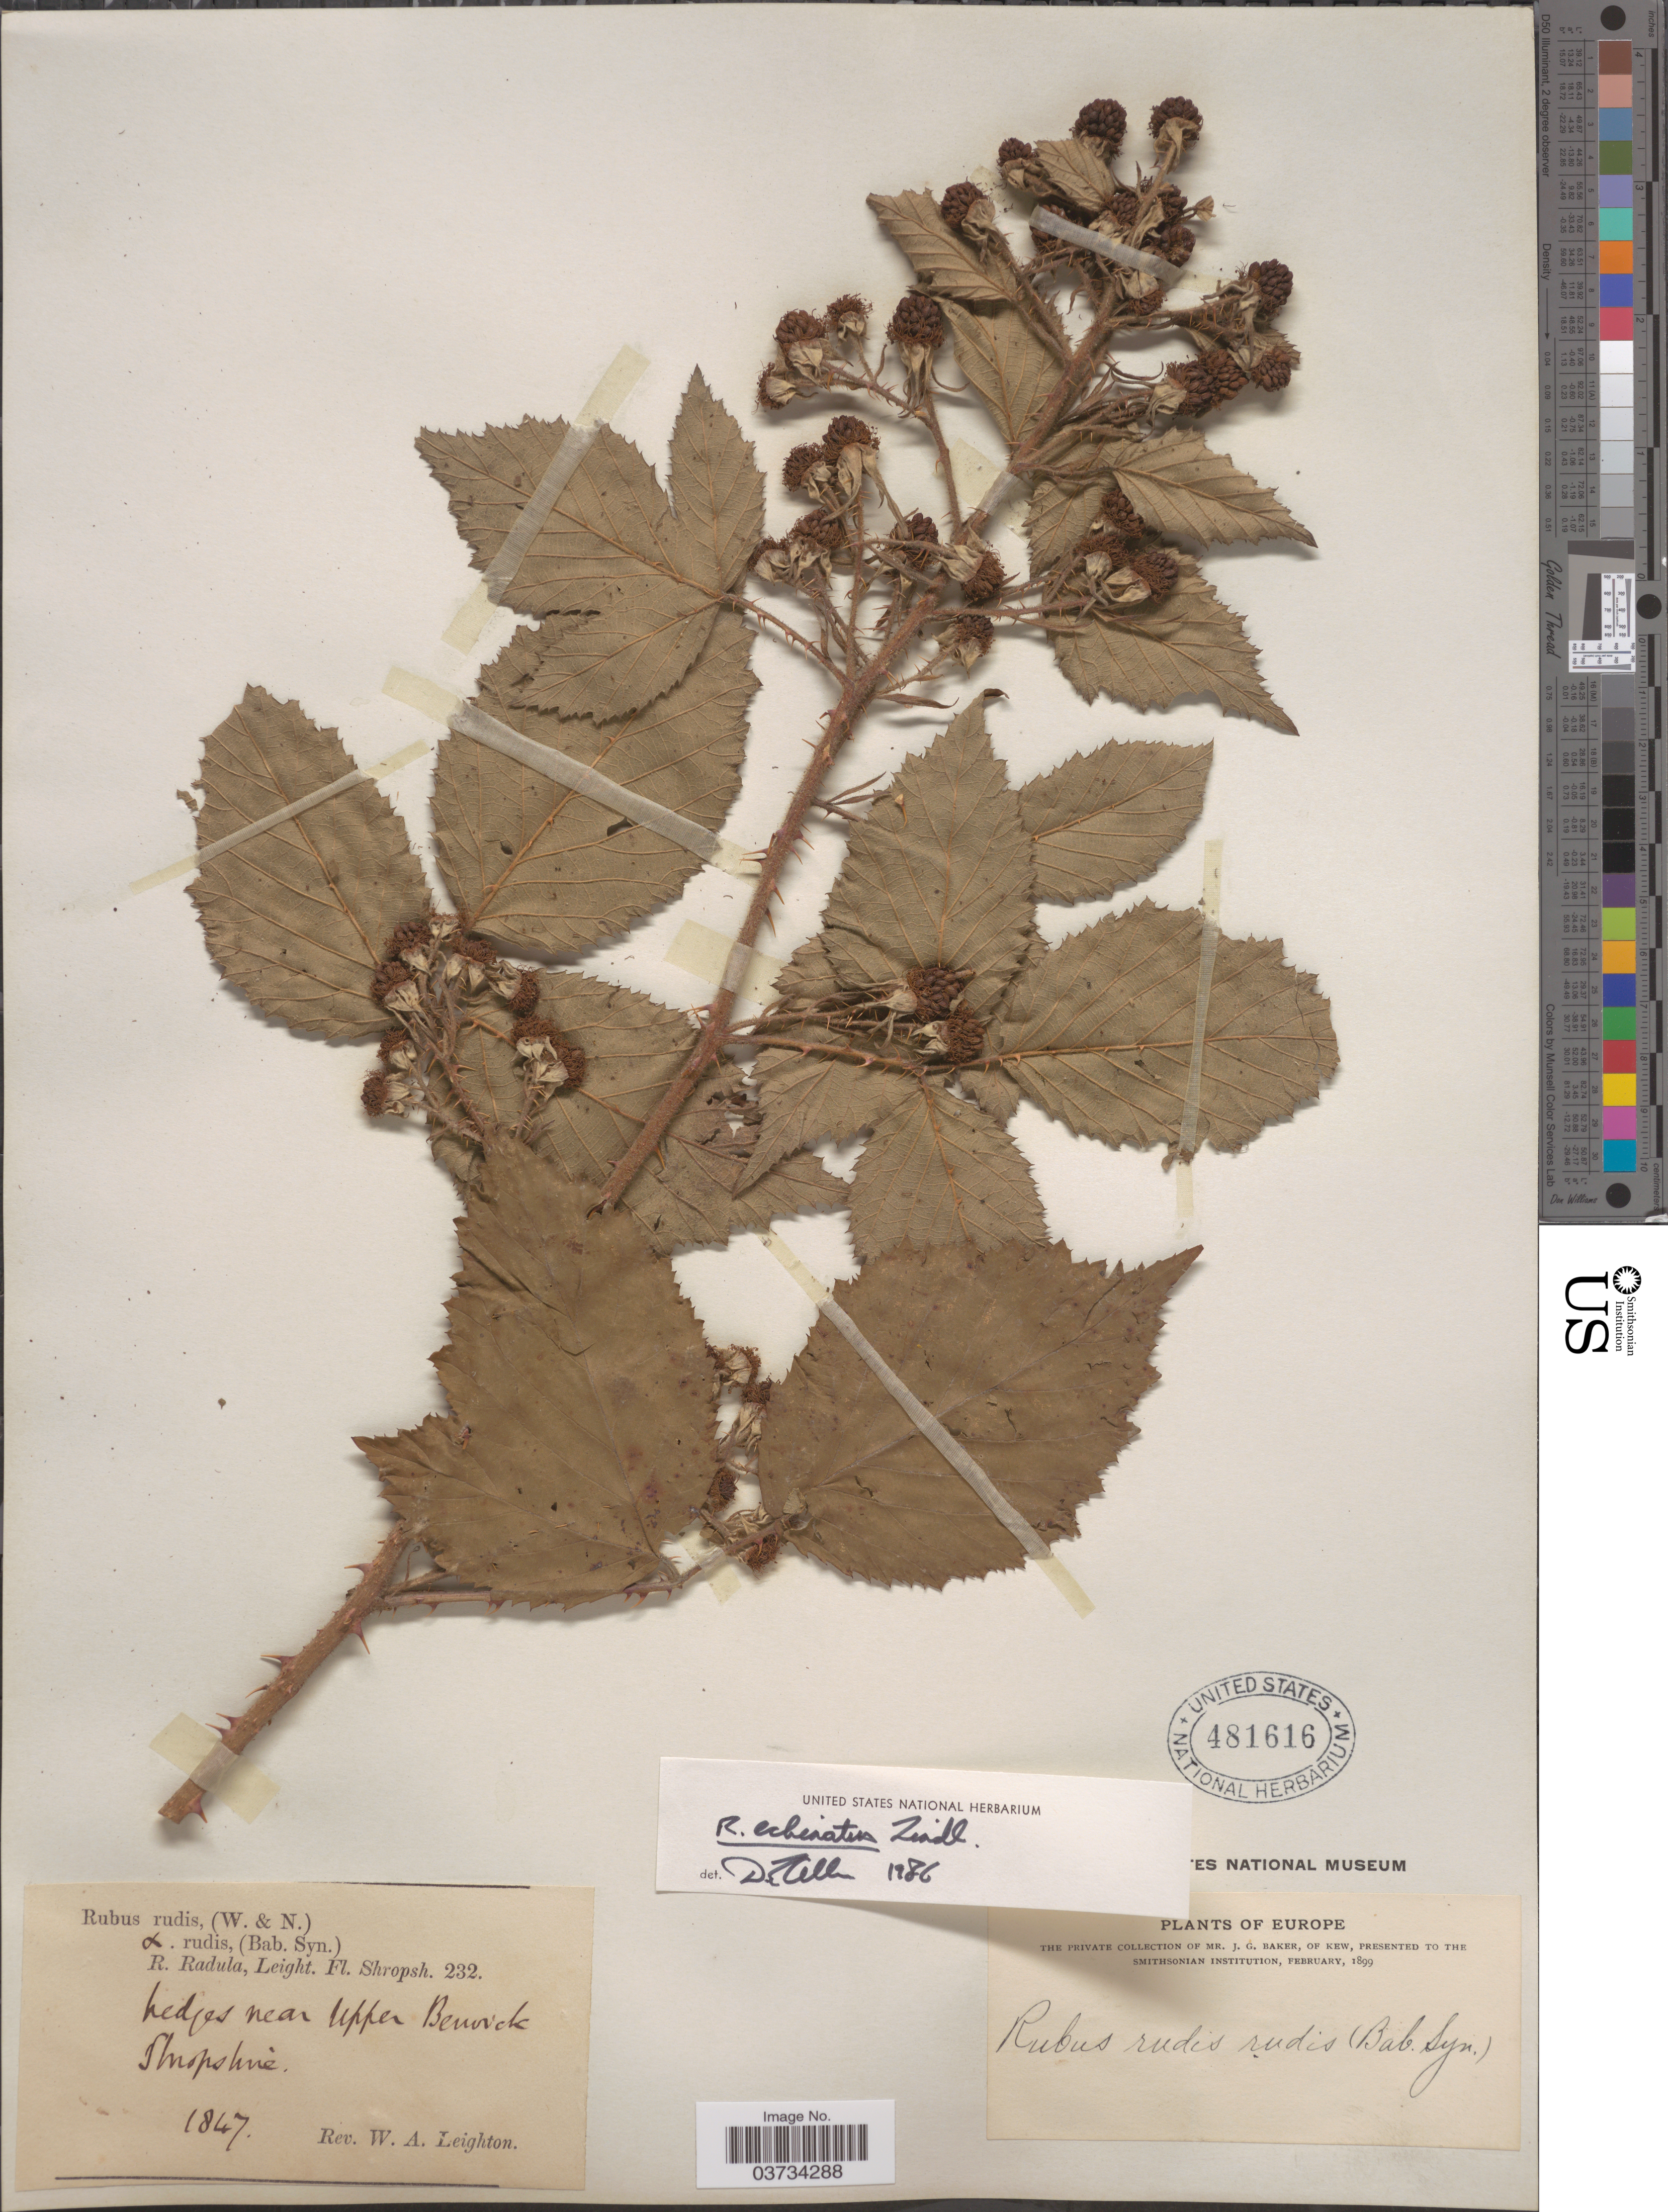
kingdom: Plantae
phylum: Tracheophyta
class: Magnoliopsida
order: Rosales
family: Rosaceae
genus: Rubus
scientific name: Rubus echinatus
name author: Lindl.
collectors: W. Leighton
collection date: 1847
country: United Kingdom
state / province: England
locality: Hedges near Upper Berwick, Shropshire. Europe.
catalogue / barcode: US 481616